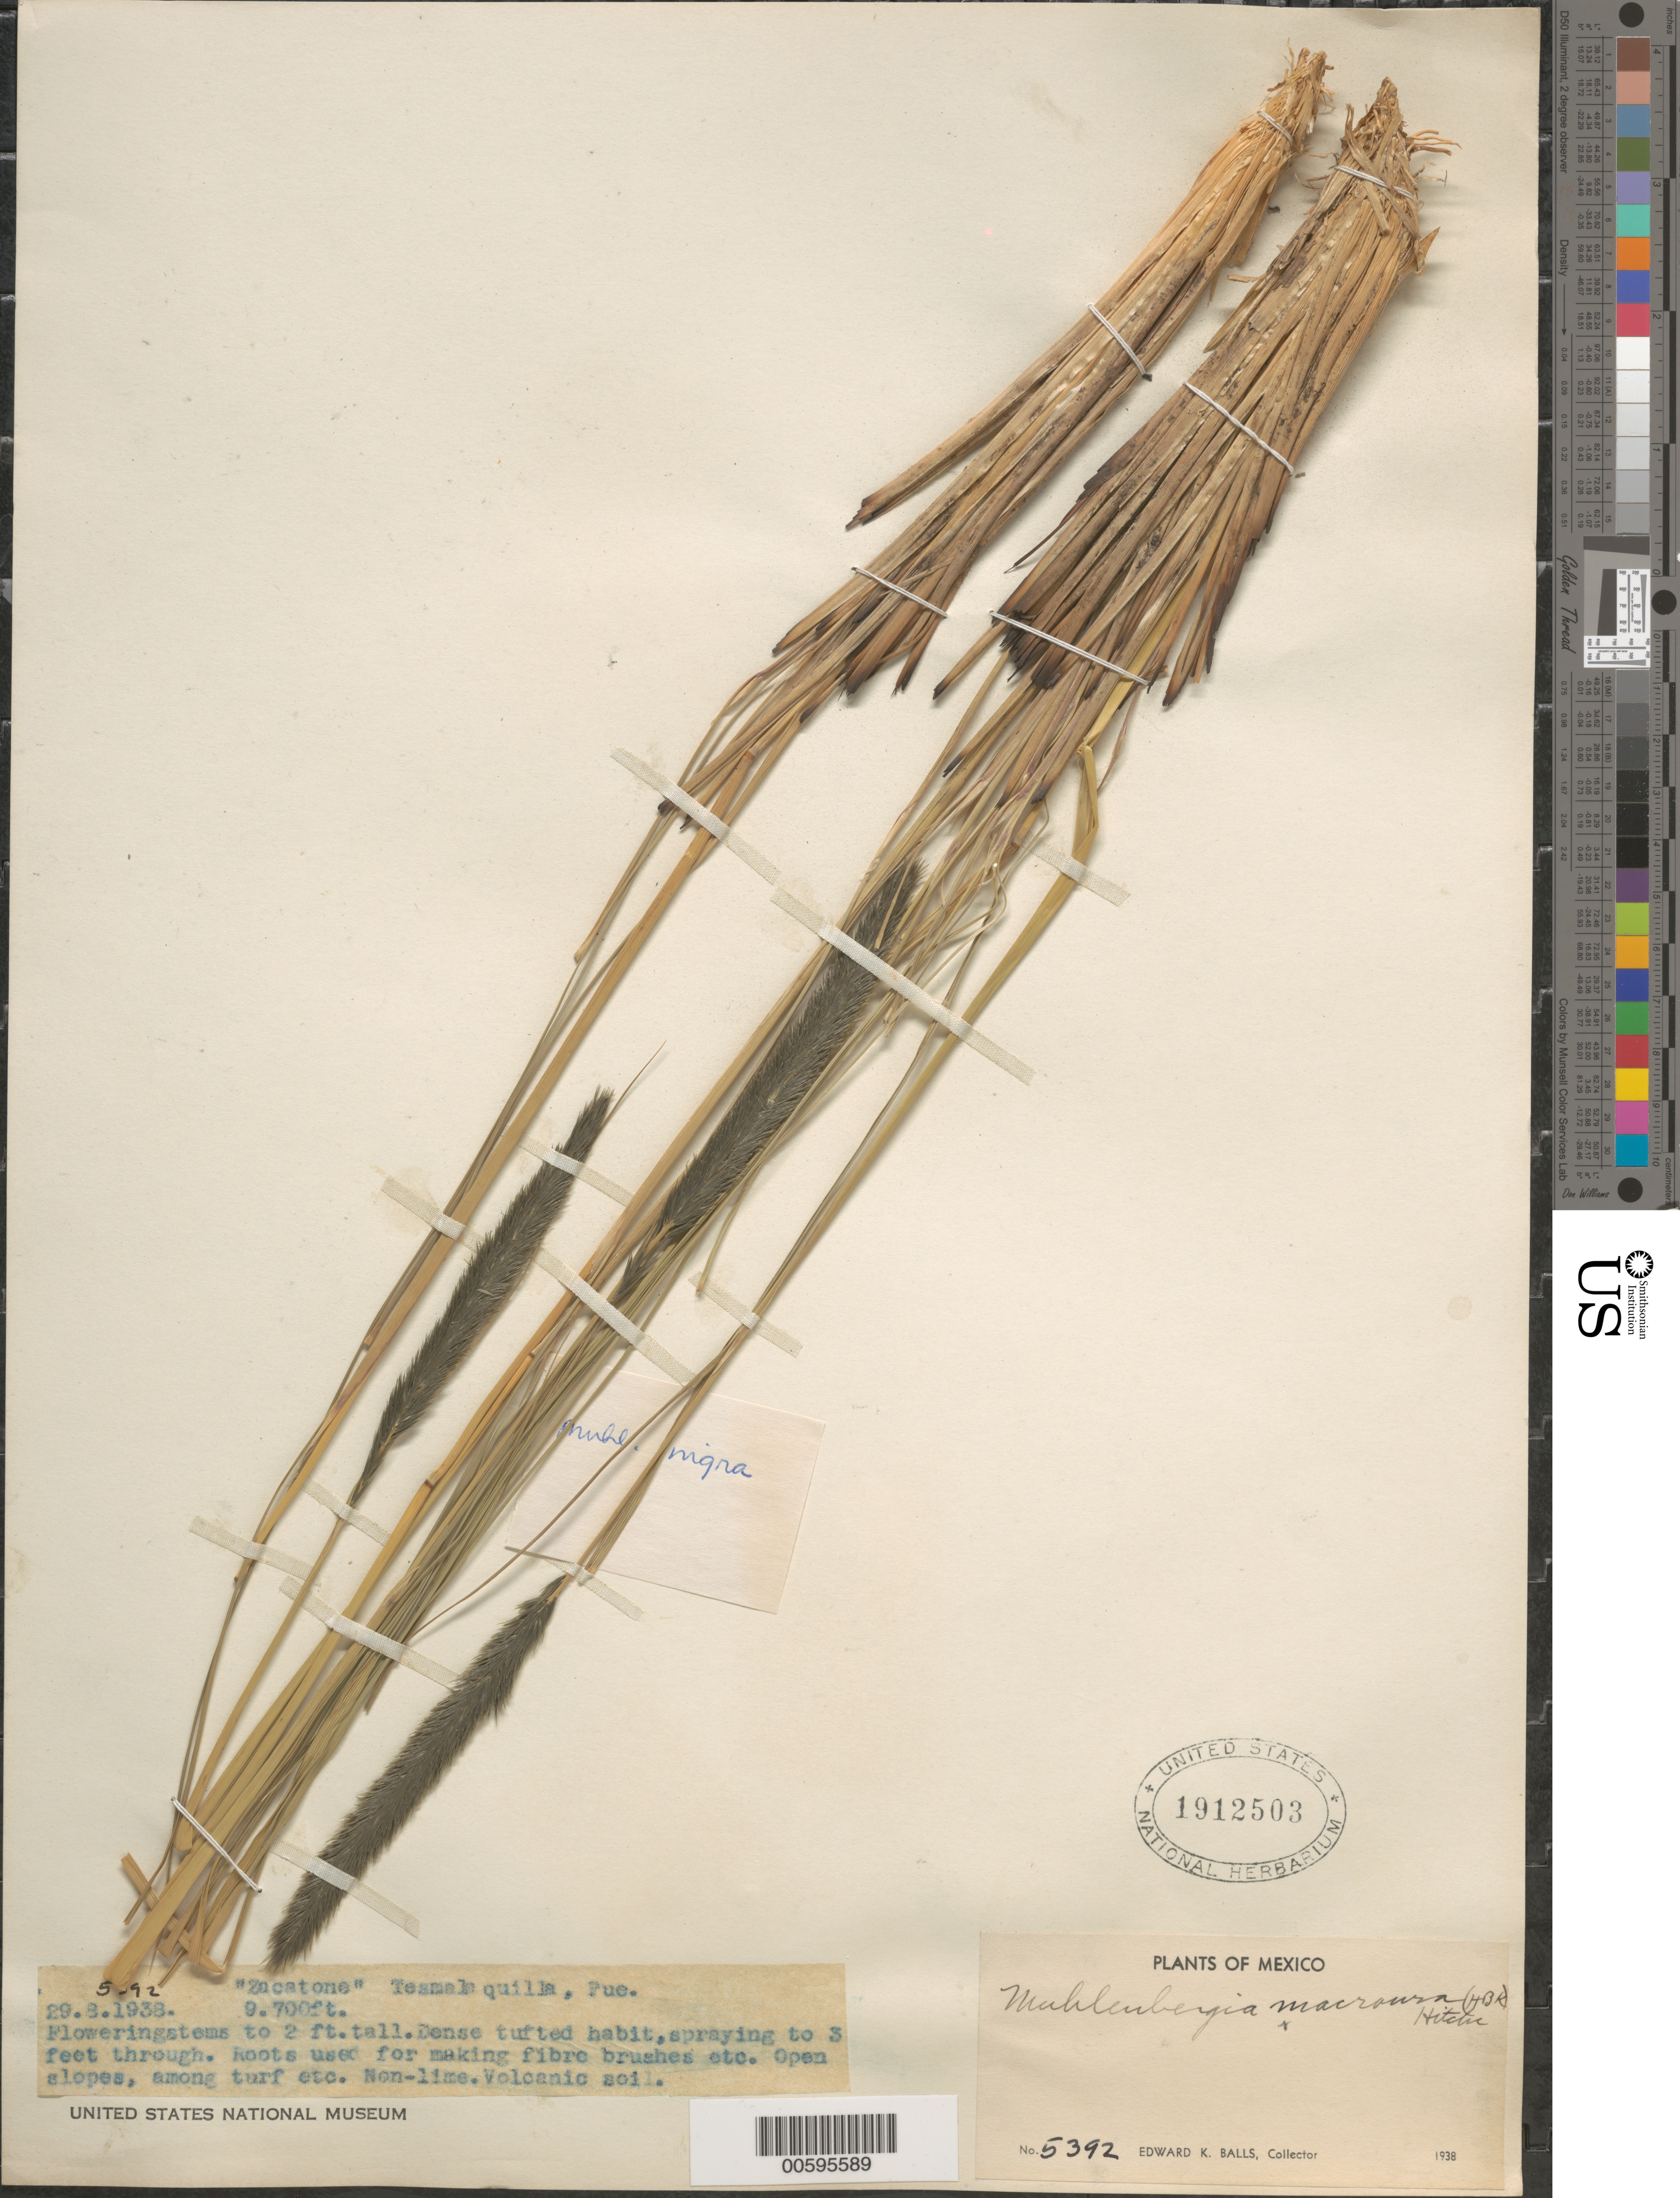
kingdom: Plantae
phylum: Tracheophyta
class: Liliopsida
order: Poales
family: Poaceae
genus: Muhlenbergia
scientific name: Muhlenbergia nigra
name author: Hitchc.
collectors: E. K. Balls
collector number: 5392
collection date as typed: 29 Aug 1938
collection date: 1938-08-29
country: Mexico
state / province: Puebla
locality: "Zacatone" Teamalaquilla.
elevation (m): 2957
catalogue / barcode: US 1912503